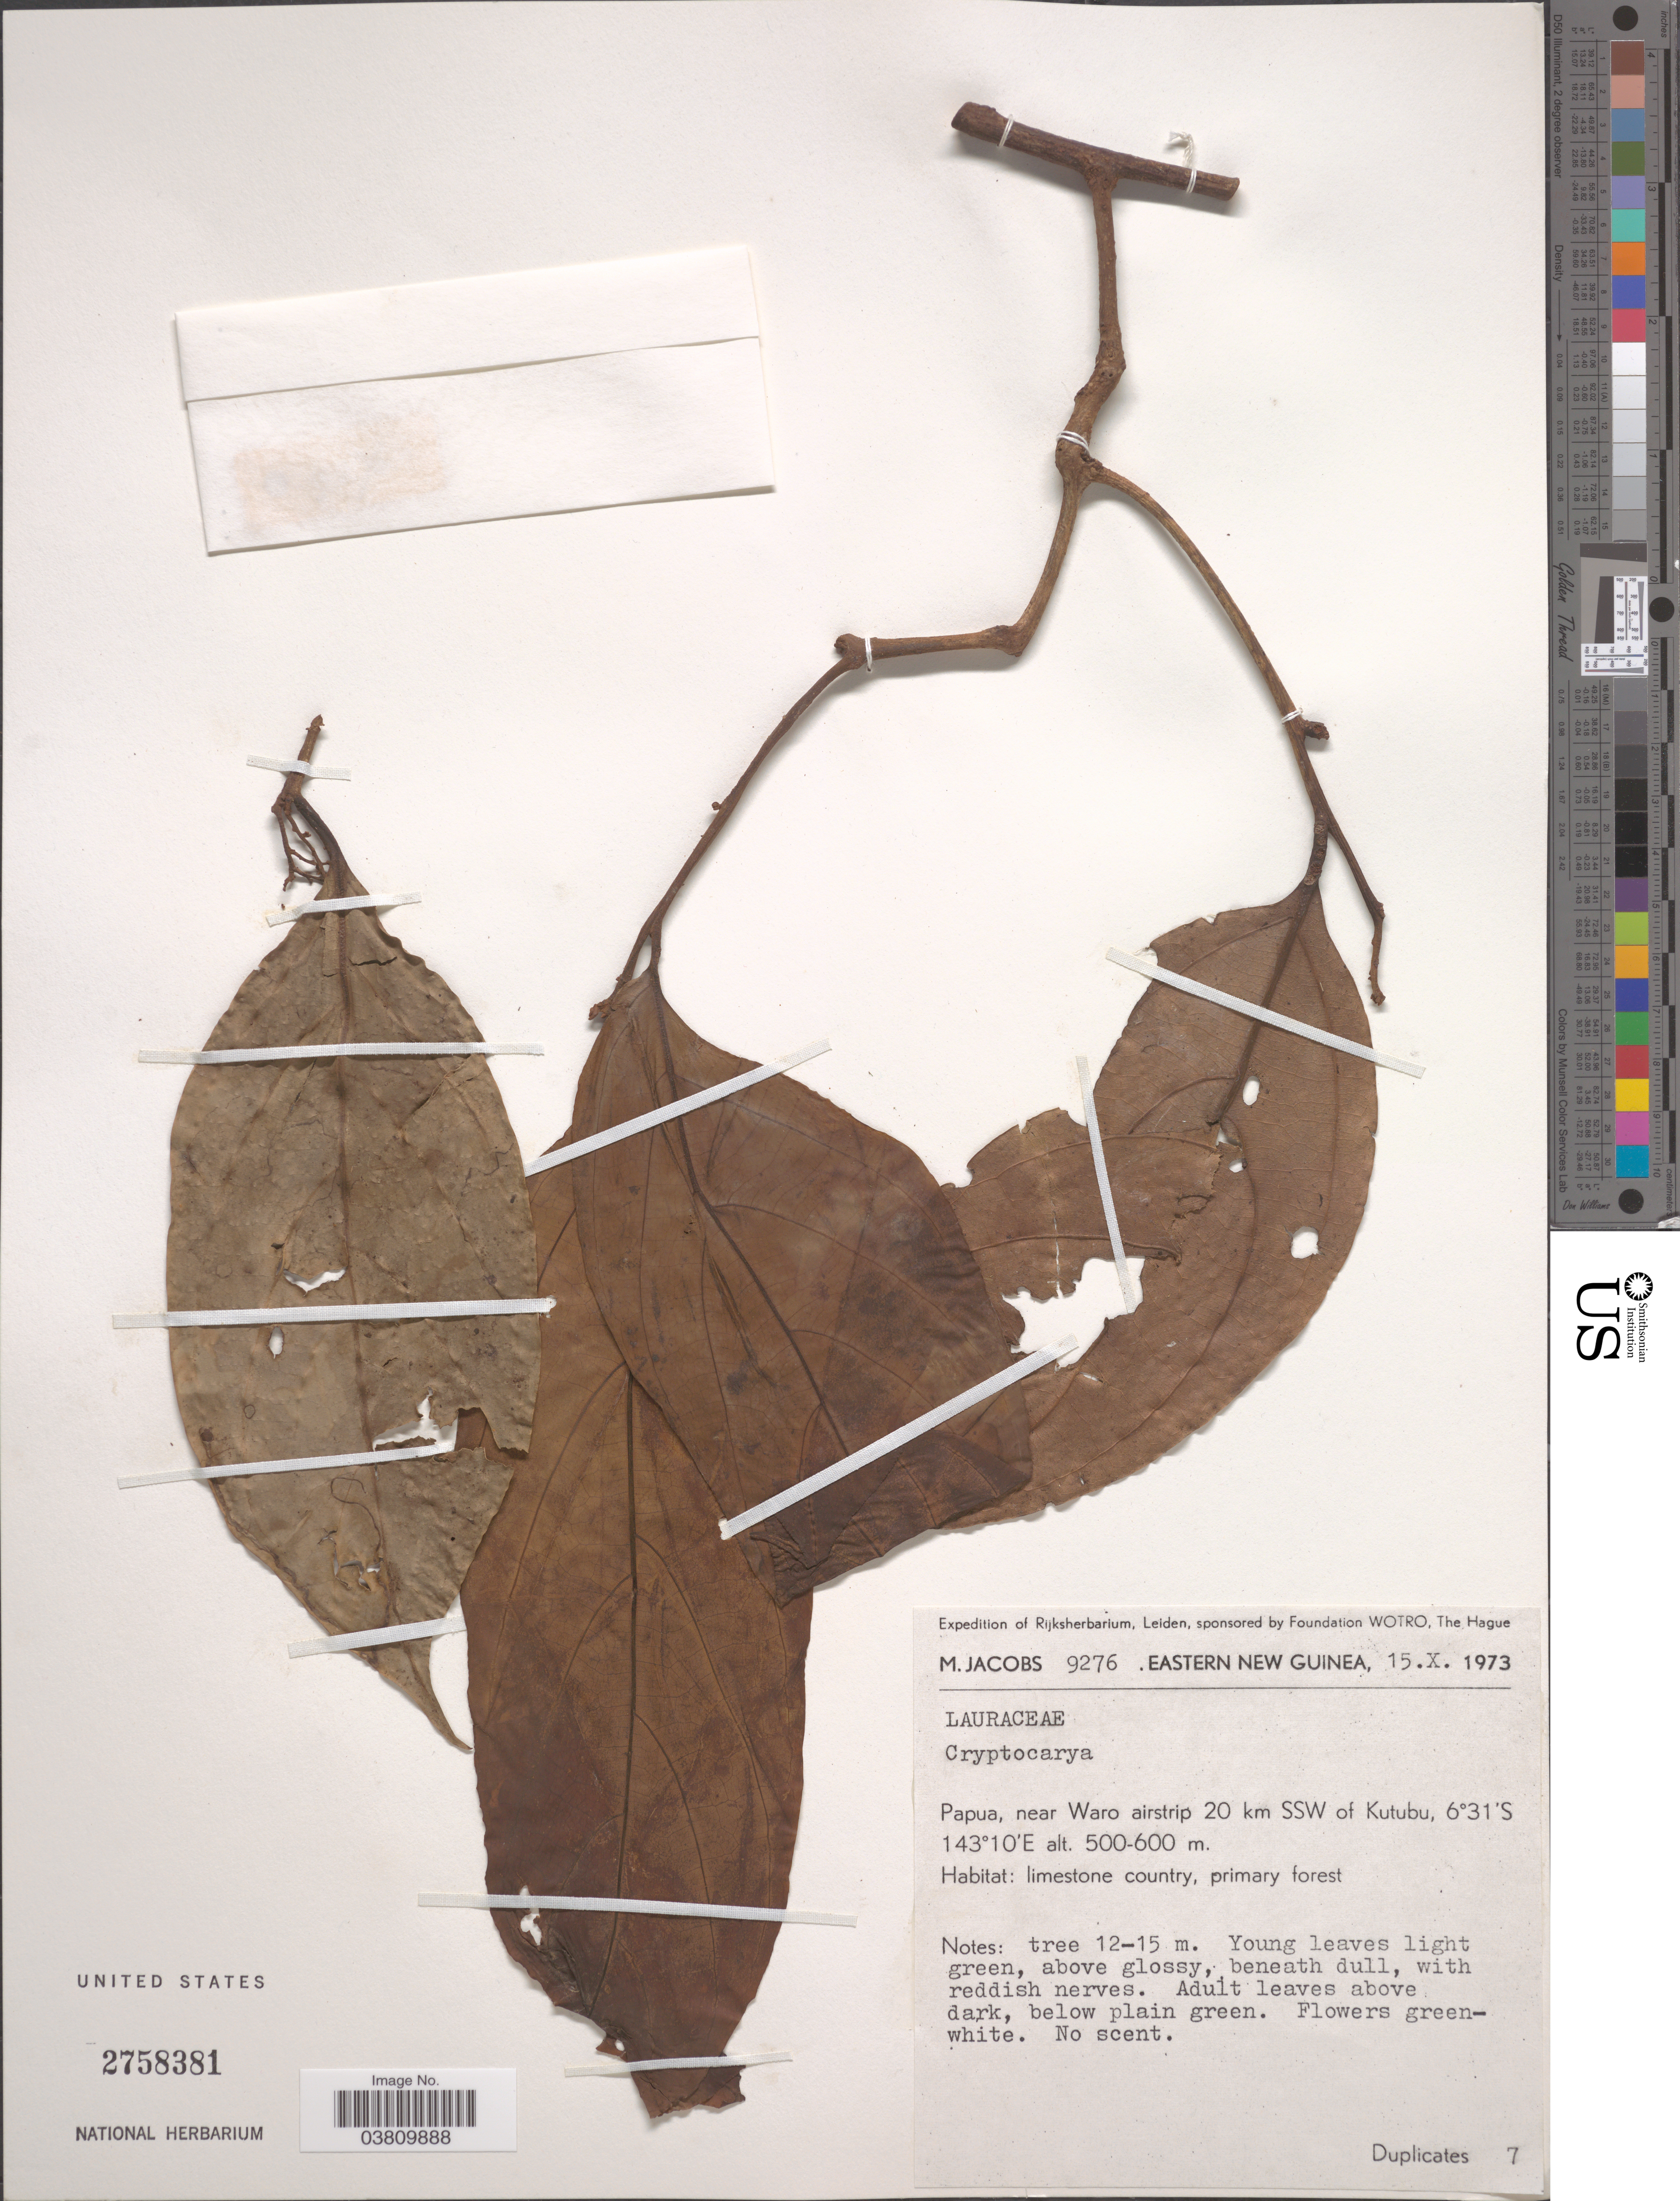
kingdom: Plantae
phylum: Tracheophyta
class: Magnoliopsida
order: Laurales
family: Lauraceae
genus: Cryptocarya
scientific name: Cryptocarya sp.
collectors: M. Jacobs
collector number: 9276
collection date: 1973-10-15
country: Papua New Guinea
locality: Eastern New Guinea. Papua, near Waro airstrip 20 km SSW of Kutubu.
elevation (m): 500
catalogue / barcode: US 2758381